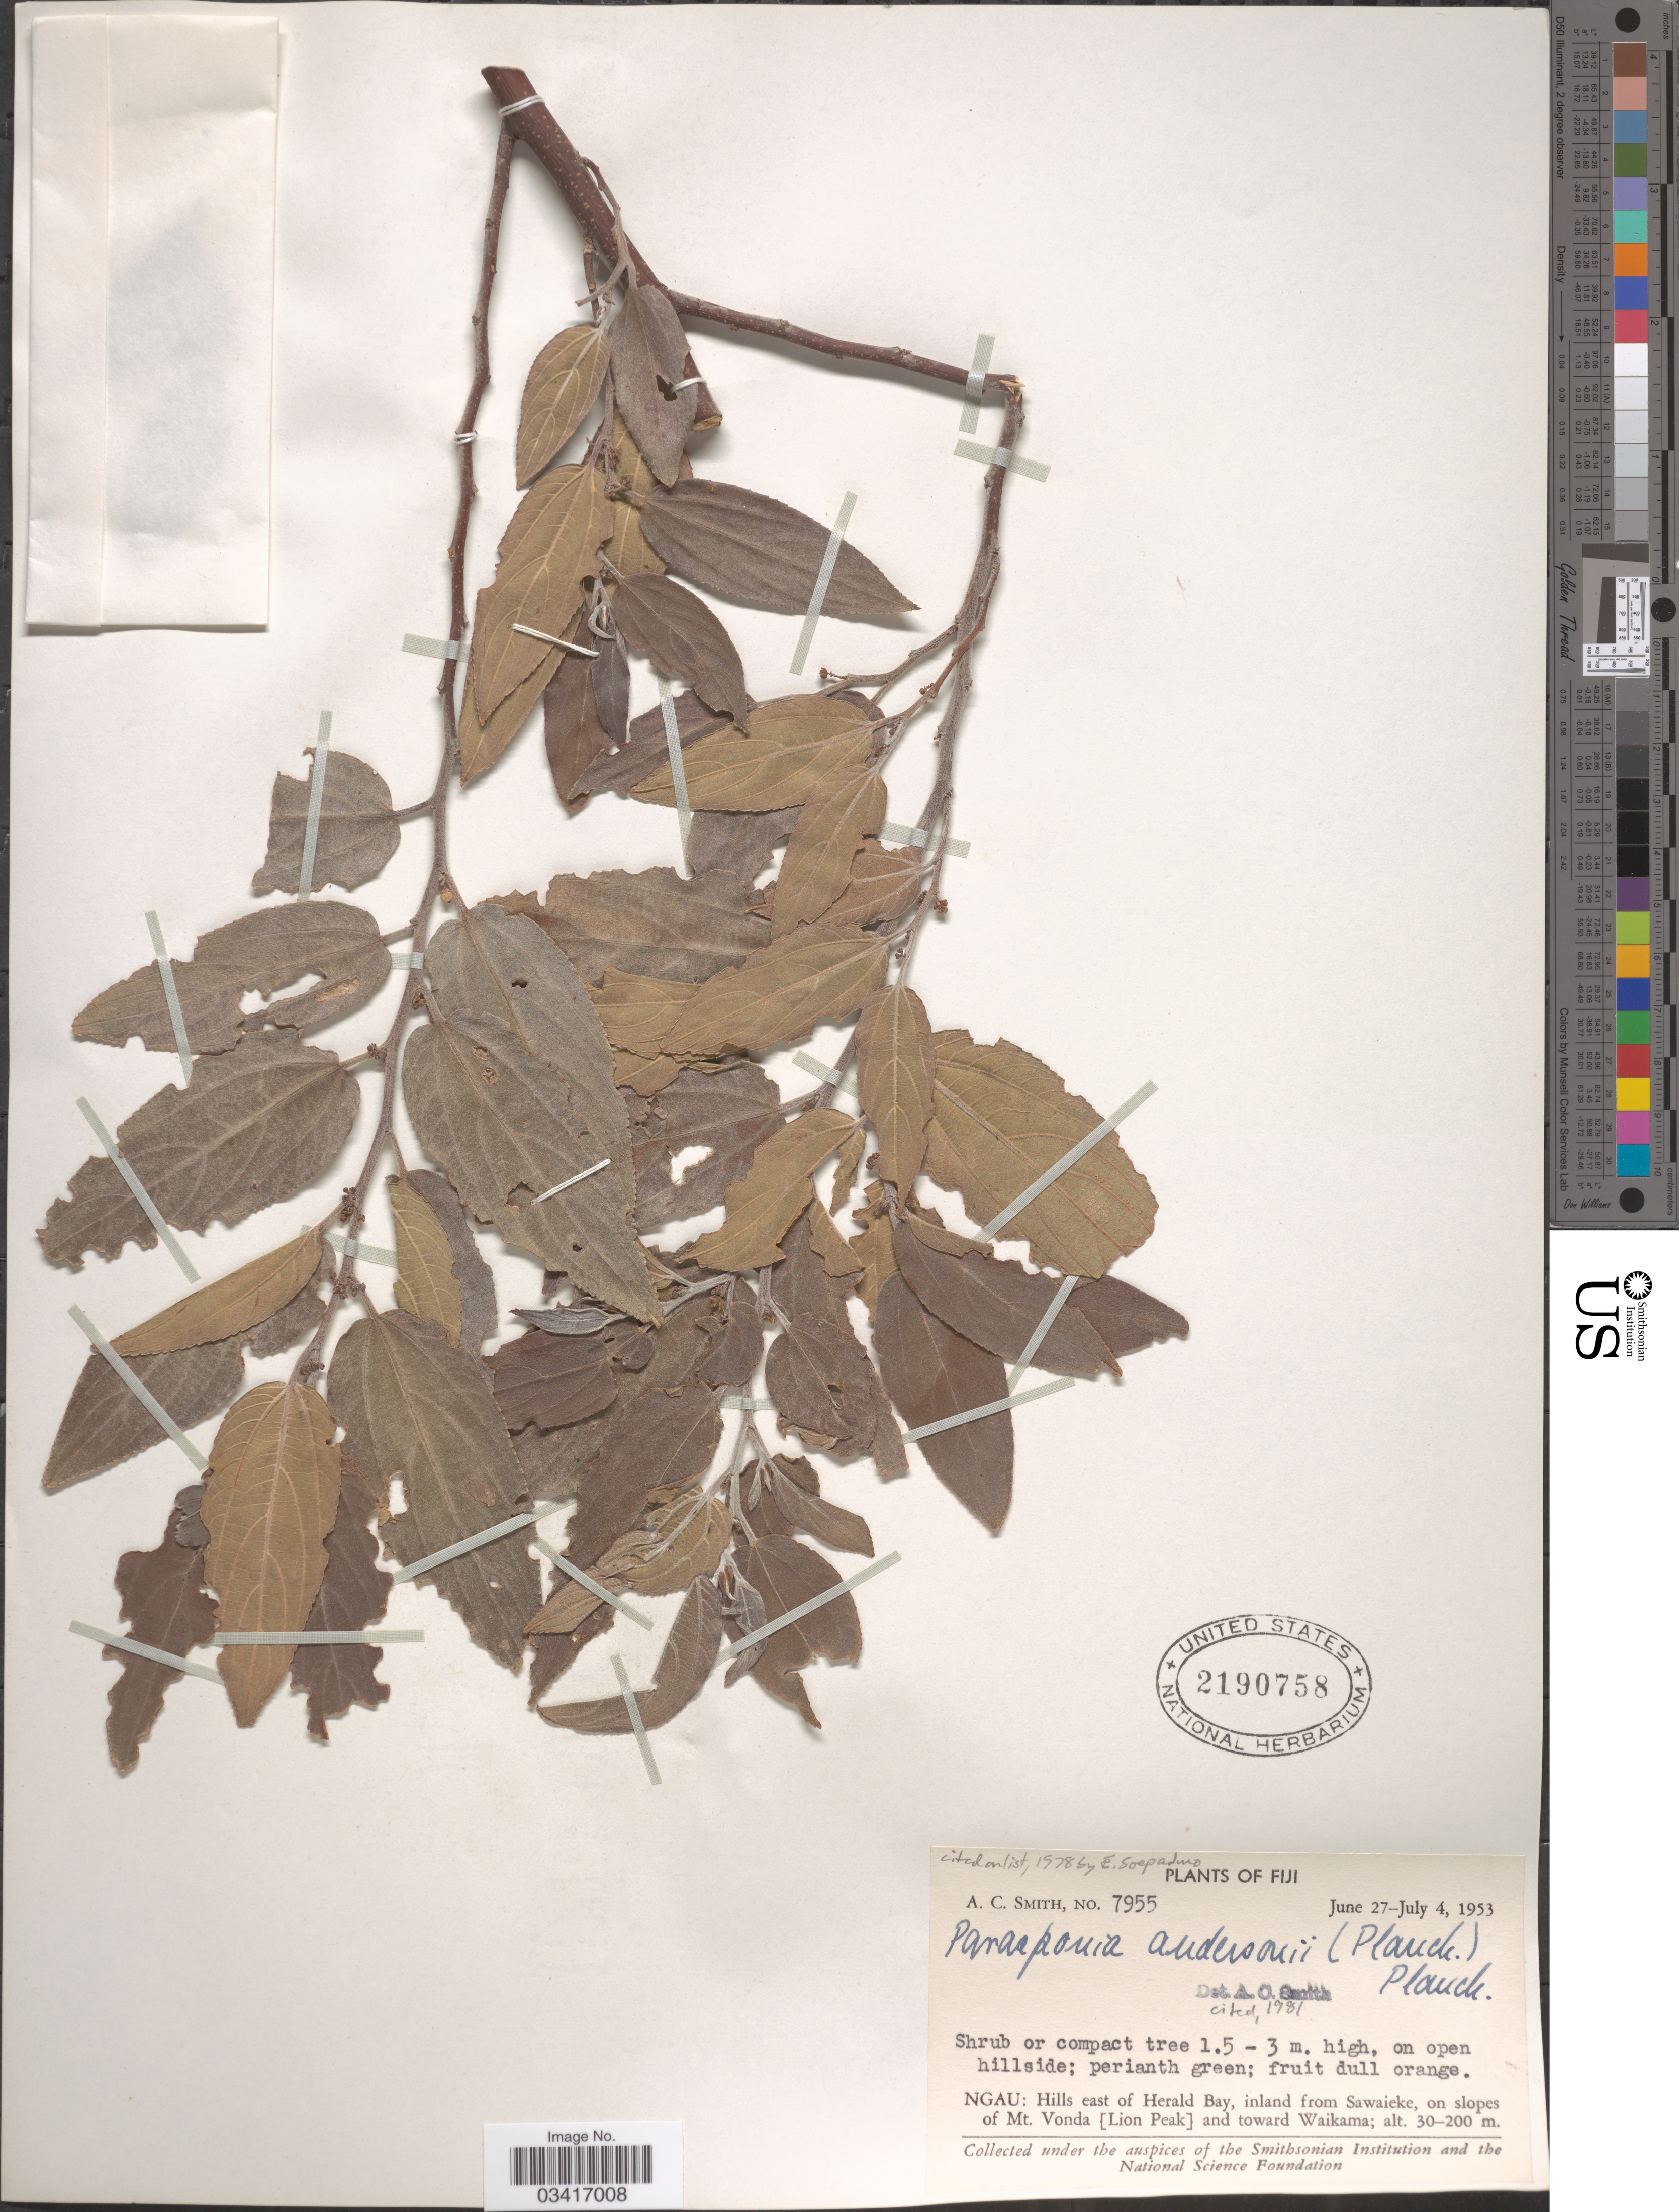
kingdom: Plantae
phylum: Tracheophyta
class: Magnoliopsida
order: Rosales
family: Cannabaceae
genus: Parasponia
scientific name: Parasponia andersonii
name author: Planch.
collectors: A. C. Smith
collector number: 7955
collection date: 1953-06-27/1953-07-04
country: Fiji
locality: Ngau: Hills east of Herald Bay, inland from Sawaieke, on slopes of Mt. Vonda [Lion Peak] and toward Waikama.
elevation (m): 30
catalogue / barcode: US 2190758